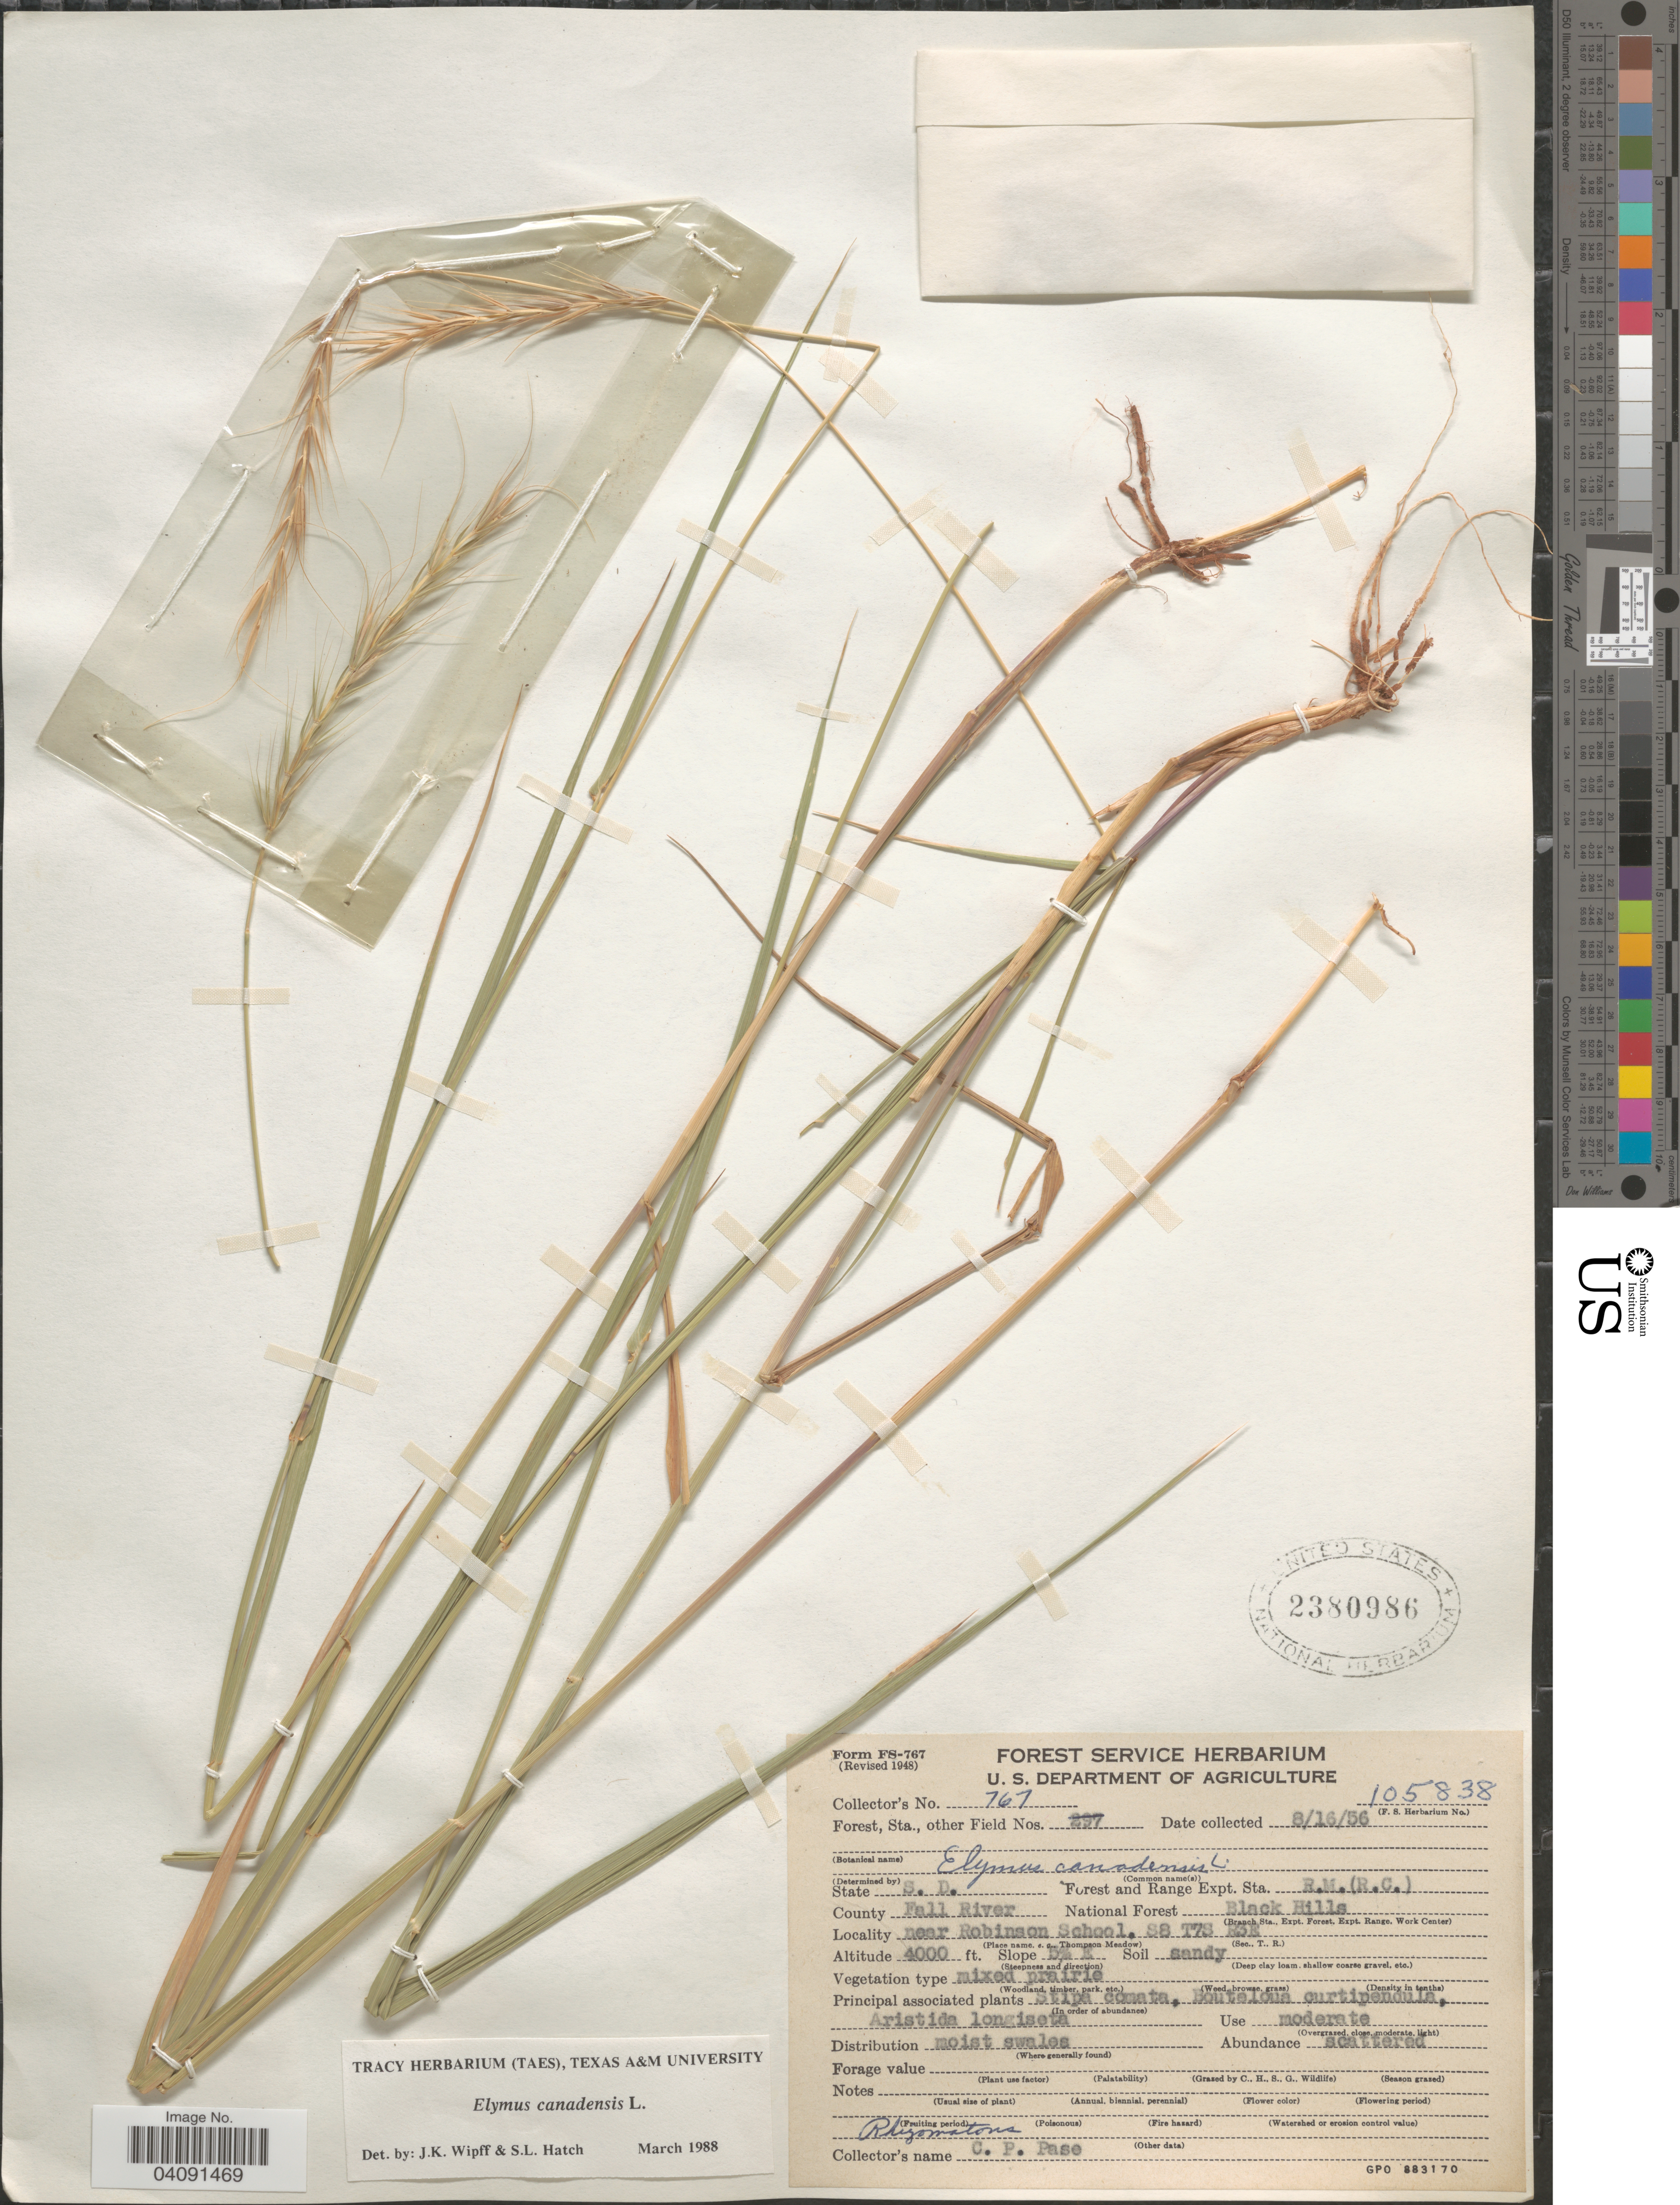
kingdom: Plantae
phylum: Tracheophyta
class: Liliopsida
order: Poales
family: Poaceae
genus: Elymus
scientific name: Elymus canadensis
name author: L.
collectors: C. P. Pase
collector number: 767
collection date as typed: Transcribed d/m/y: 16/8/56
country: United States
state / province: South Dakota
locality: Forest and Range Expt. Sta. R.M. (R.C.). County Fall River. National Forest Black Hills. Near Robinson School. S8 T7S R3E.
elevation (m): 1219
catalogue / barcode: US 2380986